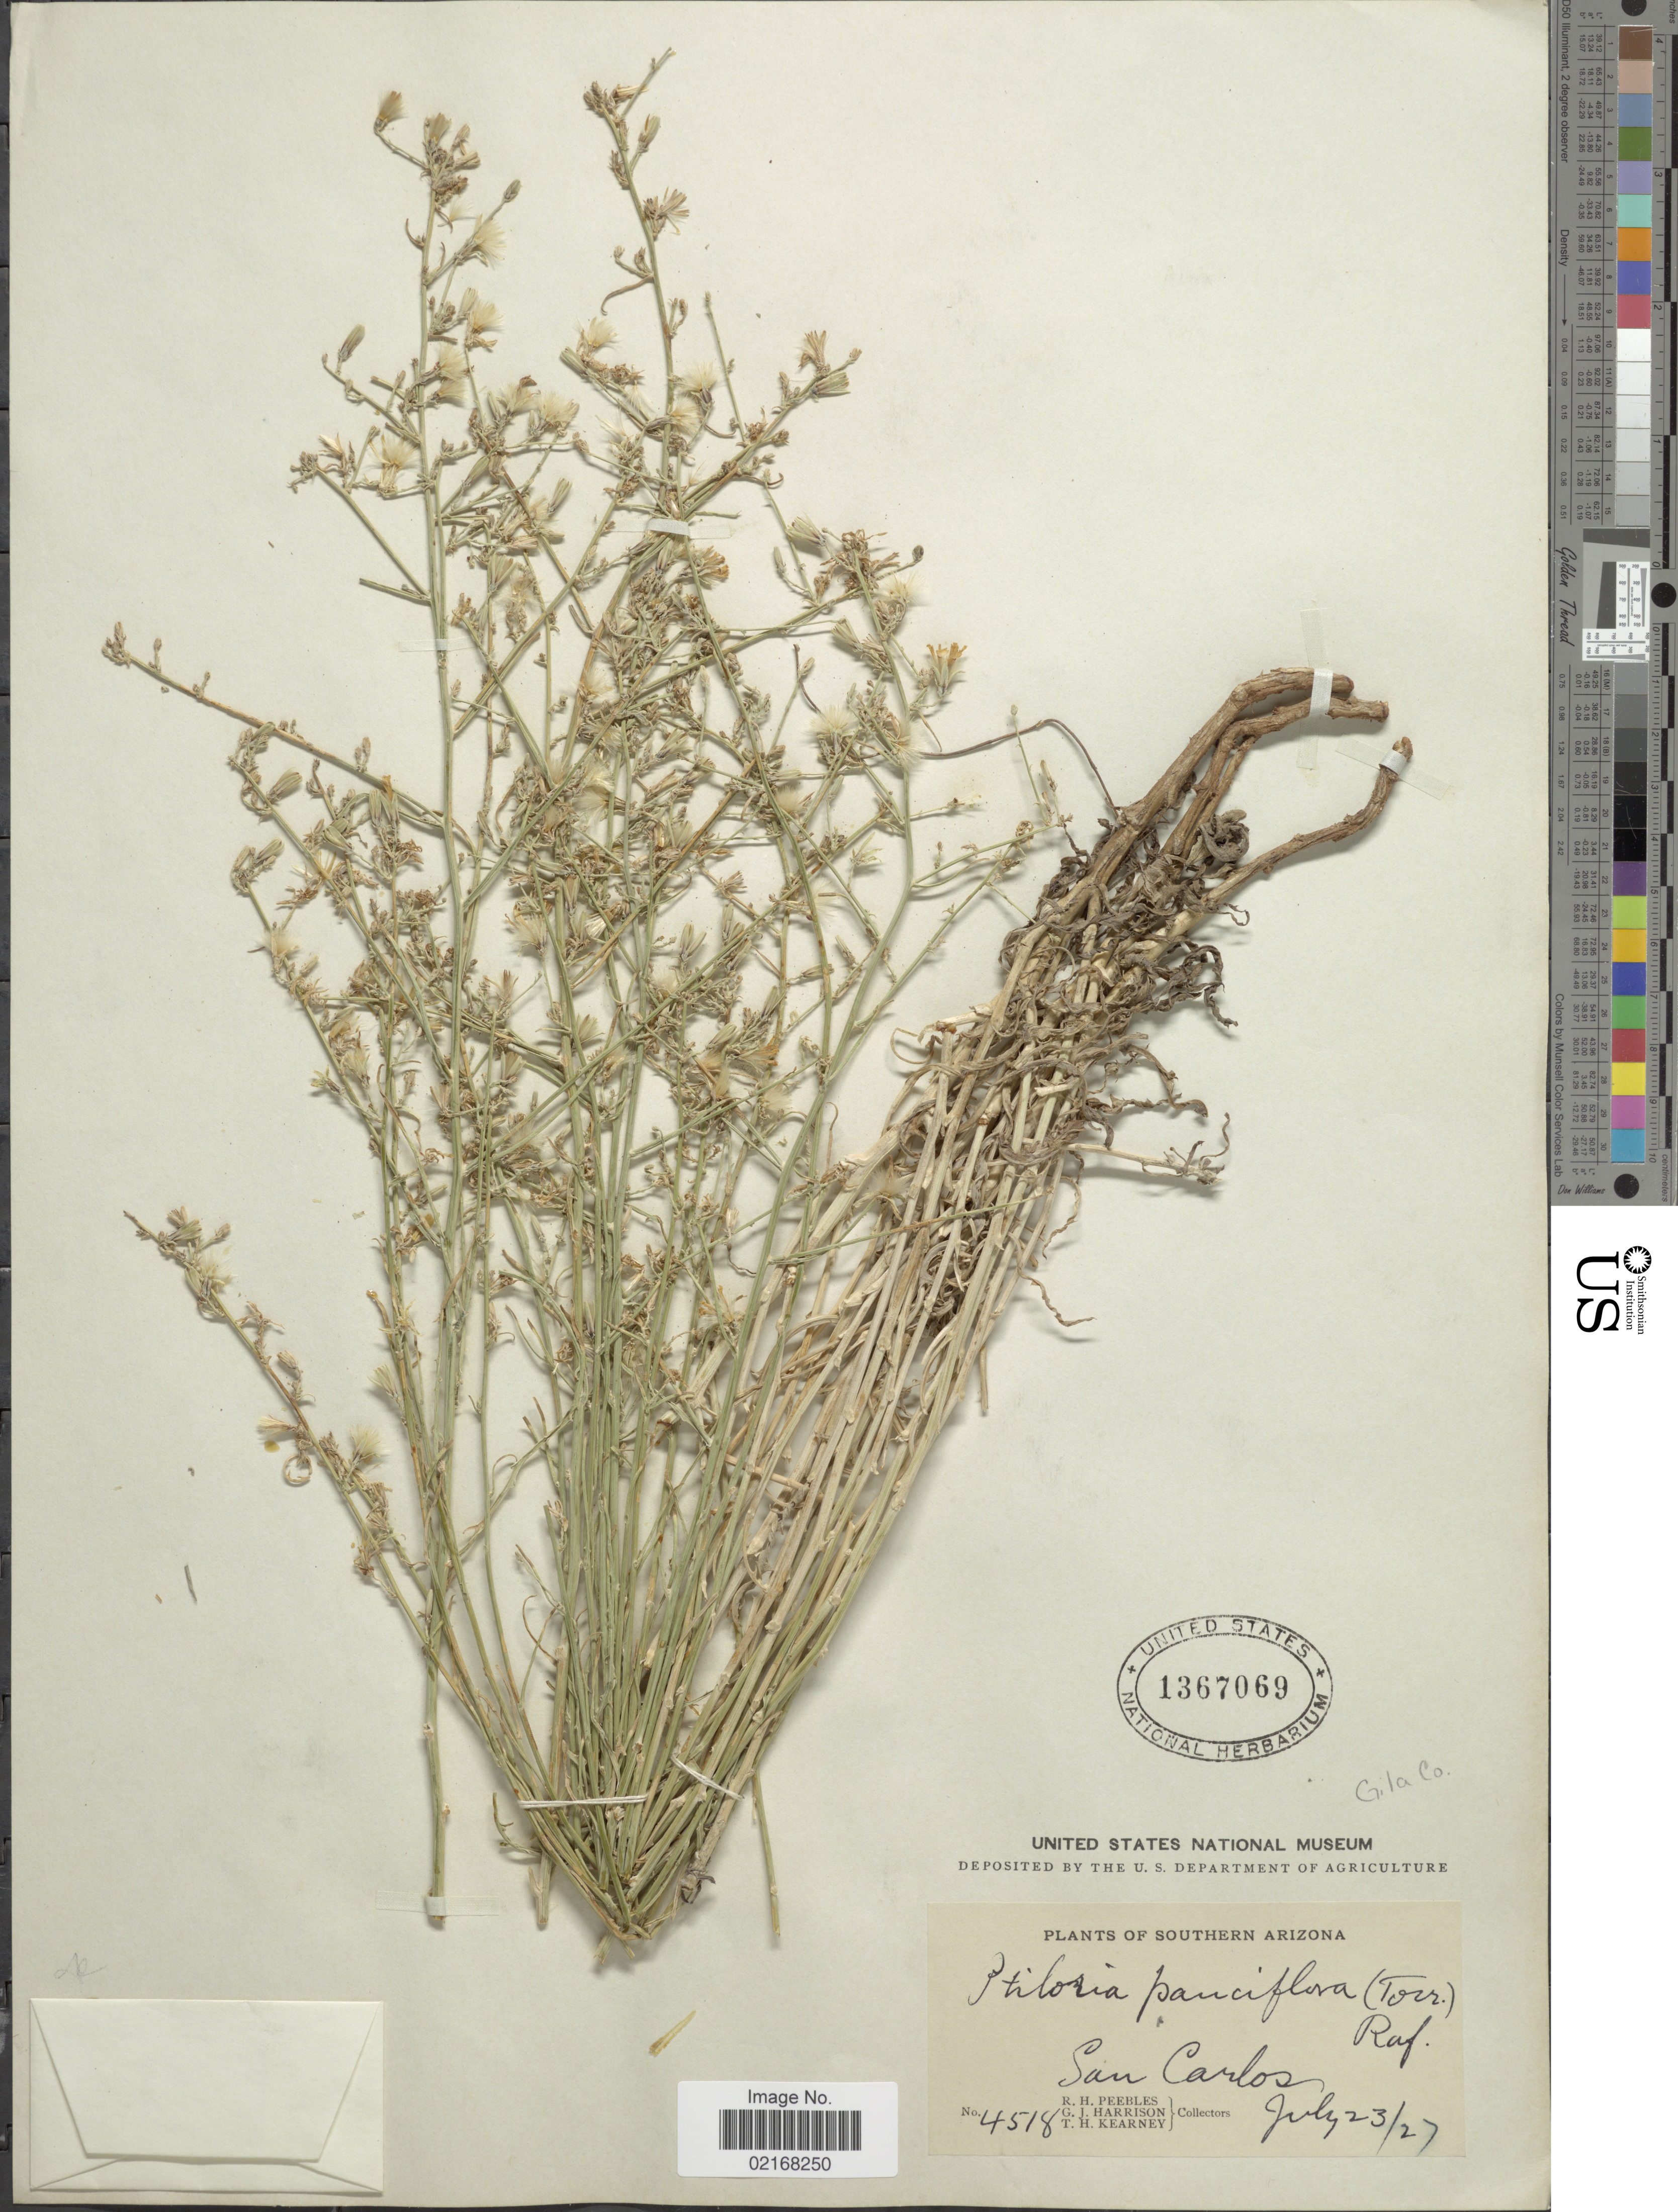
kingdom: Plantae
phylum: Tracheophyta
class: Magnoliopsida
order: Asterales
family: Asteraceae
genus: Stephanomeria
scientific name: Stephanomeria pauciflora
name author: (Torr.) A. Nelson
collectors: R. H. Peebles, G. J. Harrison & T. H. Kearney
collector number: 4518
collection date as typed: Transcribed d/m/y: 23/7/27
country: United States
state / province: Arizona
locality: Southern Arizona. San Carlos. Gila Co.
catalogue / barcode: US 1367069